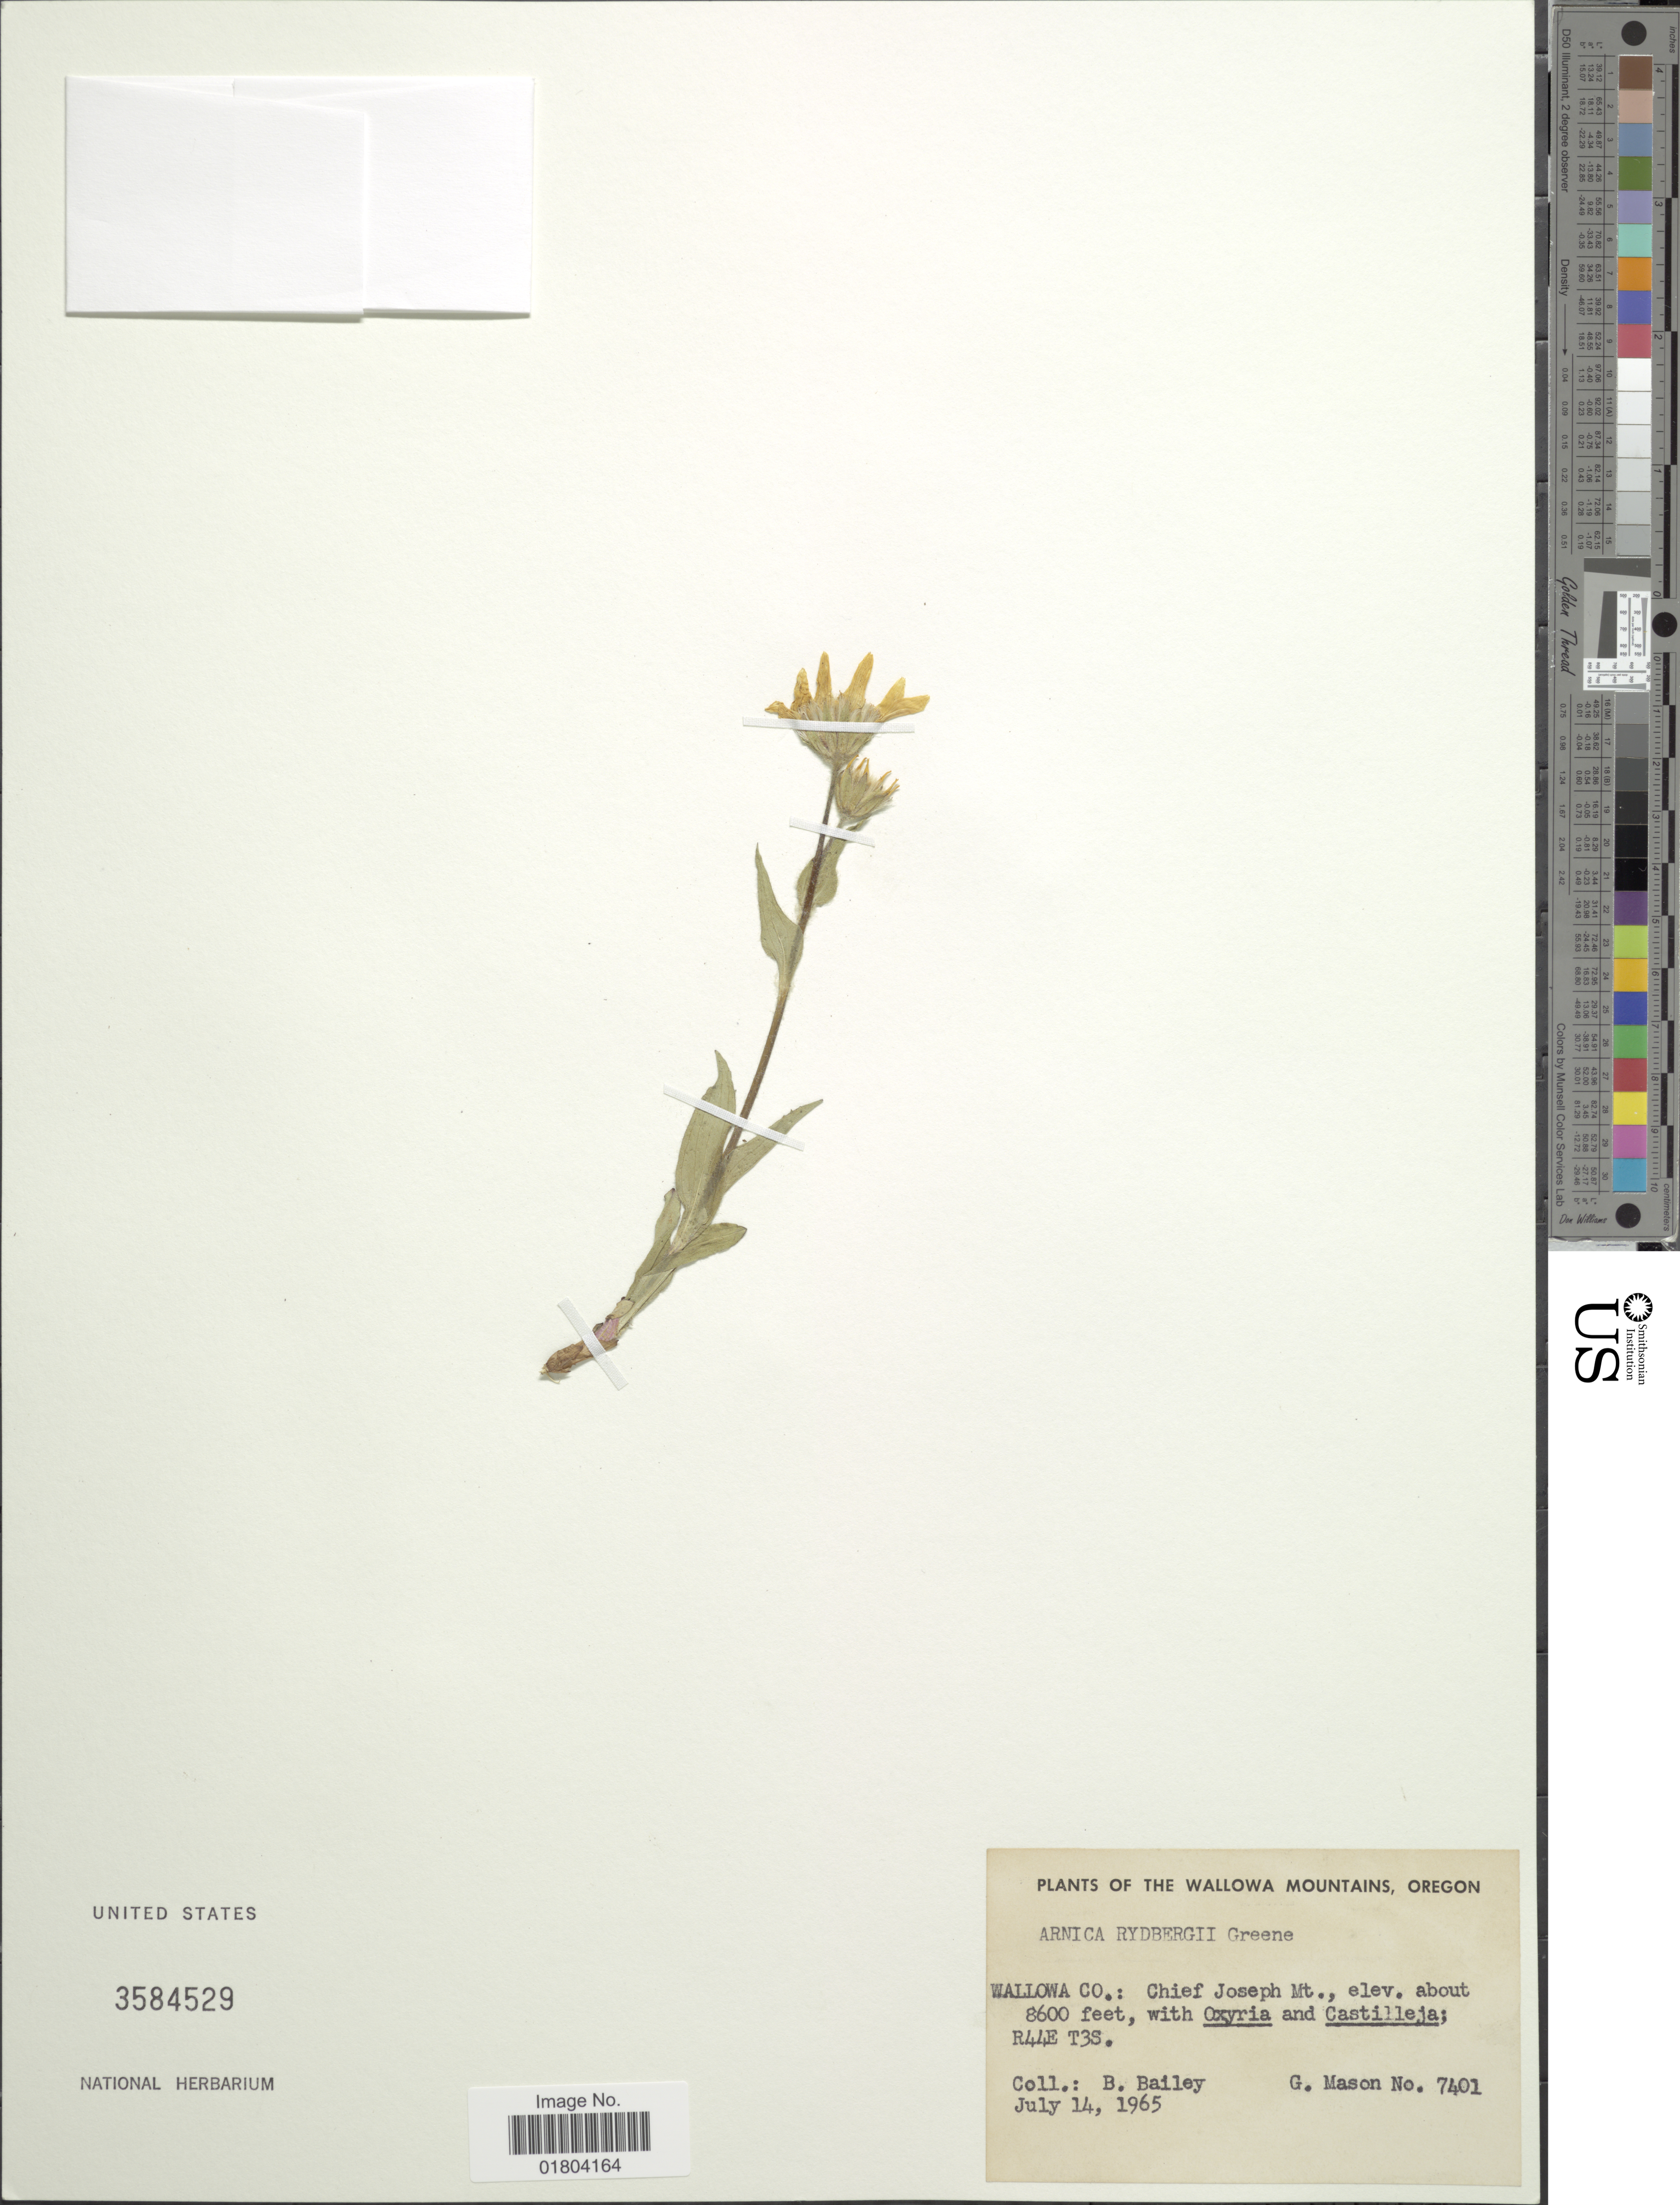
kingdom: Plantae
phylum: Tracheophyta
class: Magnoliopsida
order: Asterales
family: Asteraceae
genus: Arnica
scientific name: Arnica rydbergii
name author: Greene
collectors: B. Bailey & G. Mason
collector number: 7401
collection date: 1965-07-14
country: United States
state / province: Oregon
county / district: Wallowa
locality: The Wallowa Mountains, Wallowa Co: Chief Joseph Mt R44E T3S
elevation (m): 2621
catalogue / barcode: US 3584529